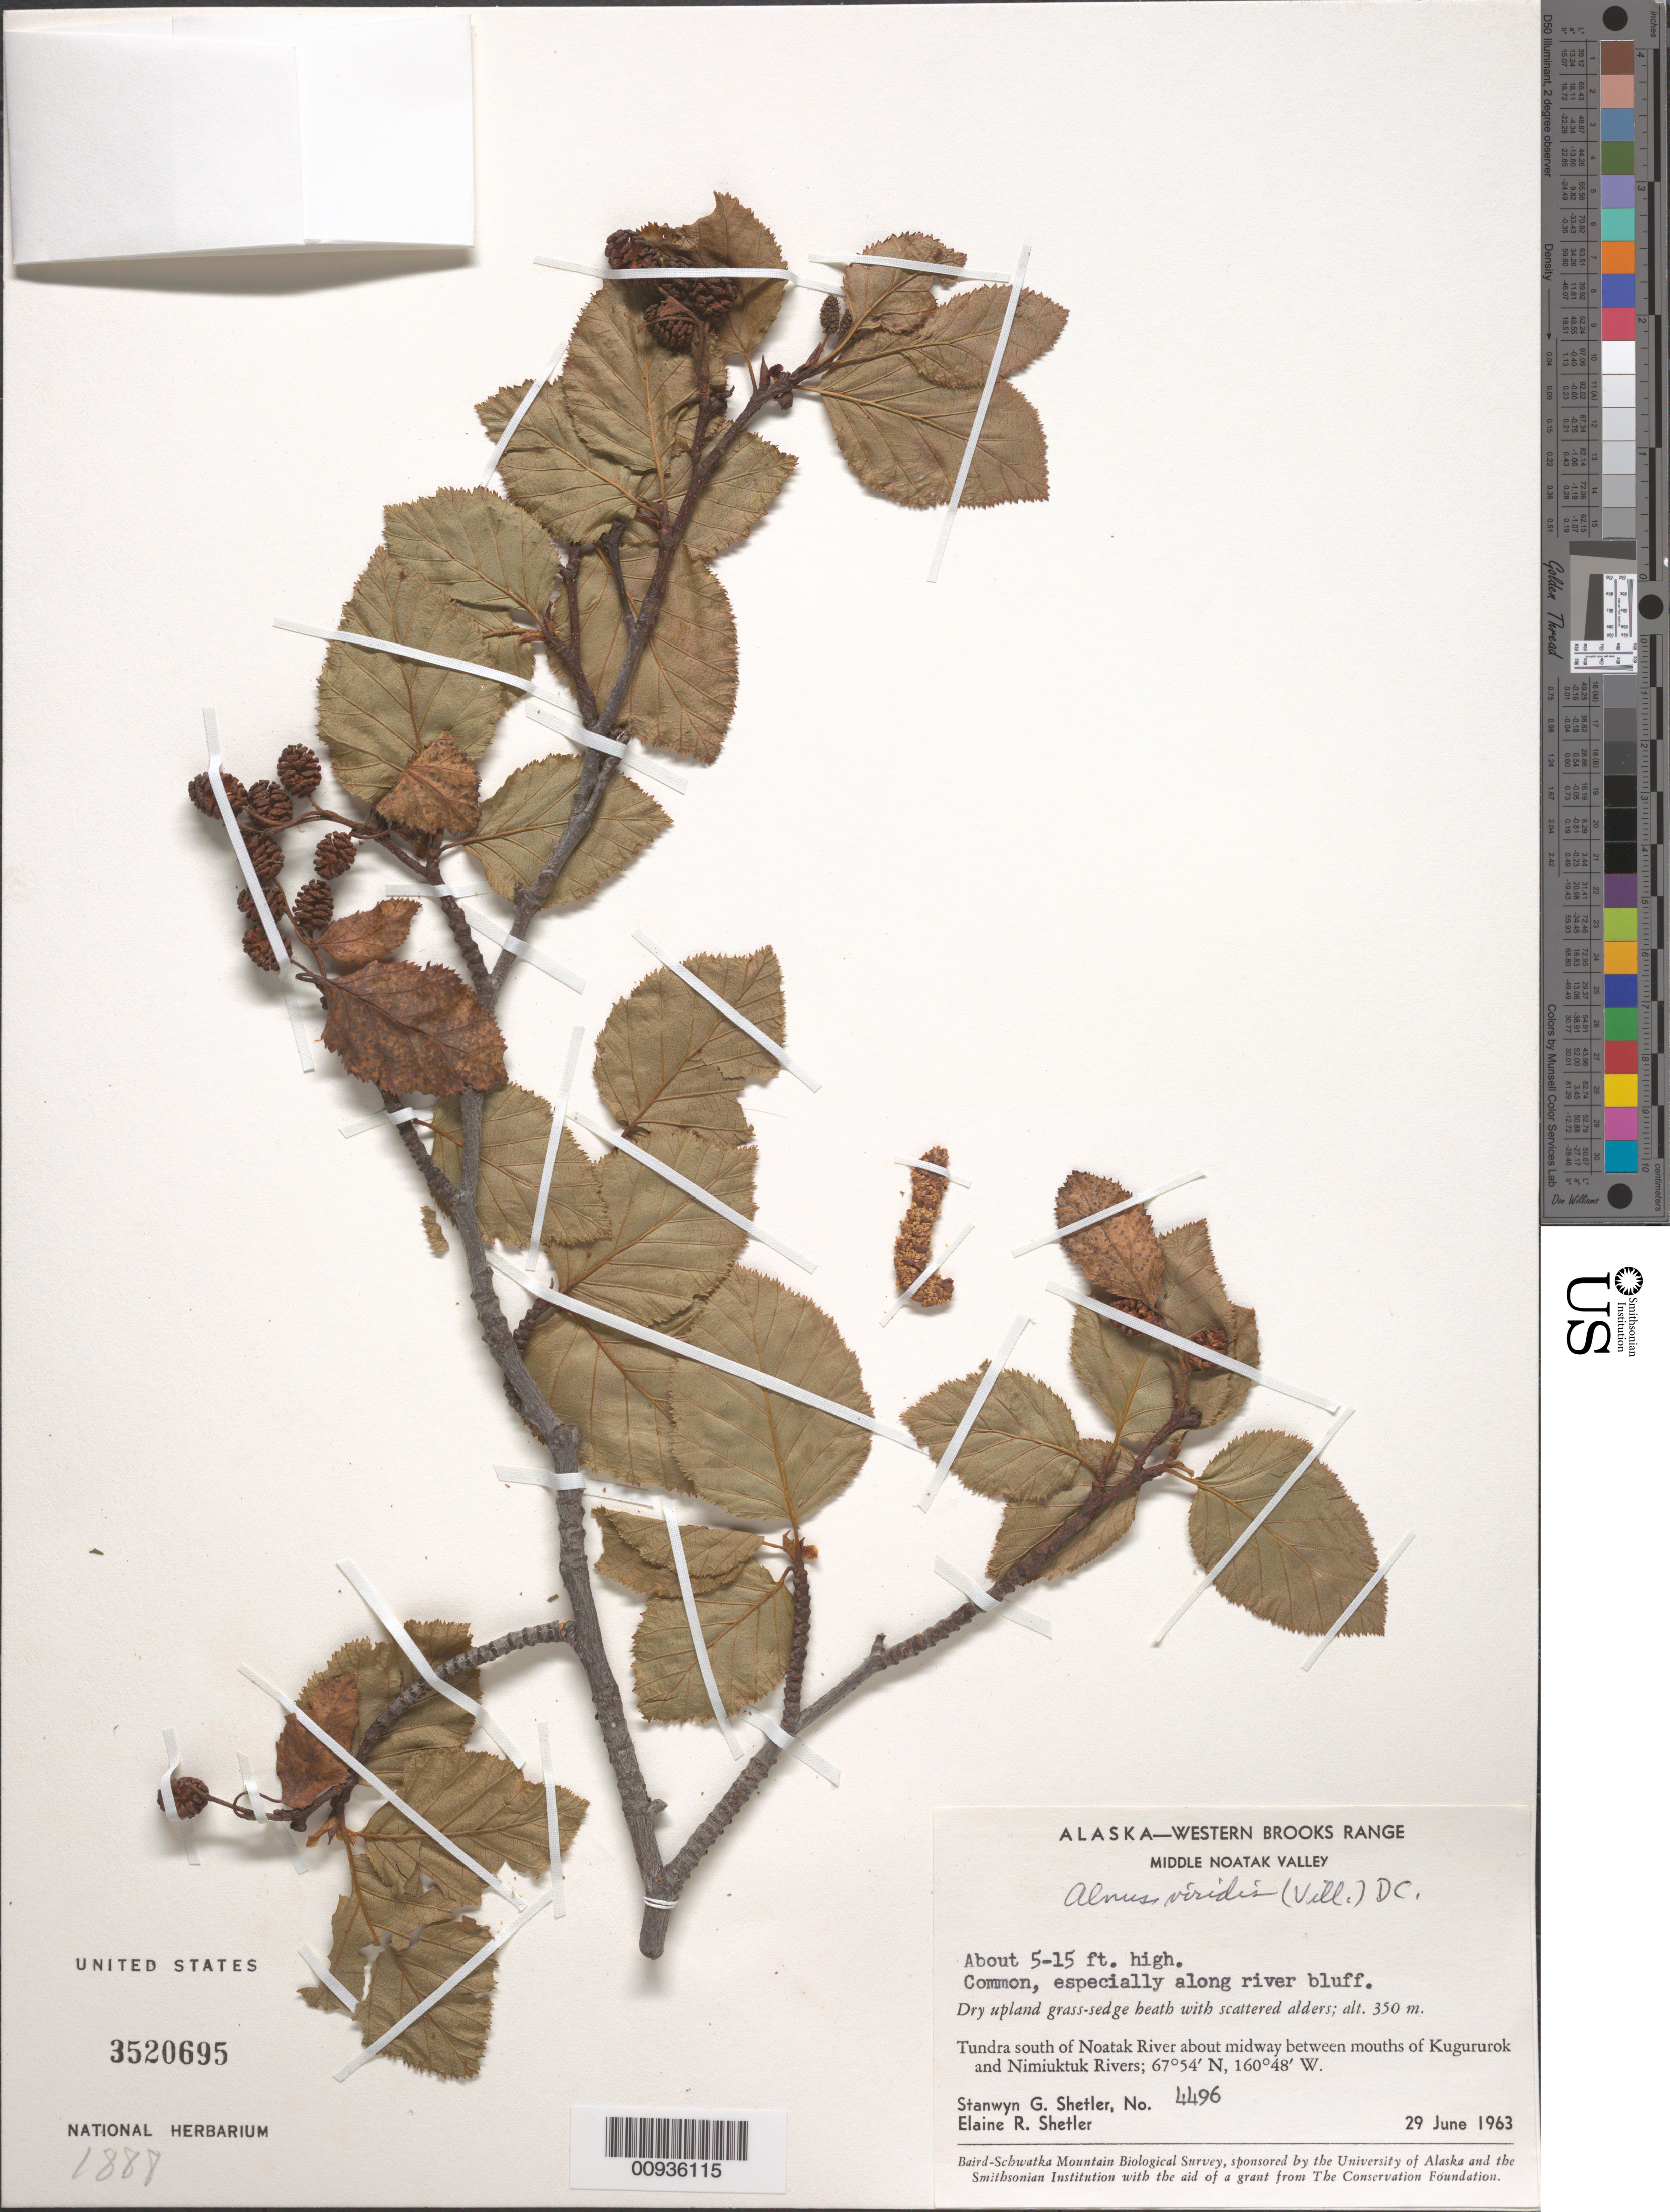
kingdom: Plantae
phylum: Tracheophyta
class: Magnoliopsida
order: Fagales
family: Betulaceae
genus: Alnus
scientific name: Alnus viridis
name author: (Chaix) DC.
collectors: S. Shetler & E. R. Shetler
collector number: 4496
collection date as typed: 29 Jun 1963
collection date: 1963-06-29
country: United States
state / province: Alaska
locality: S of Noatak River about midway between mouths of Kugururok and Nimiuktuk Rivers. Western Brooks Range, Middle Noatak Valley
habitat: Tundra. Dry upland grass-sedge heath with scattered alders, especially along river bluff.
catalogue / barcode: US 3520695